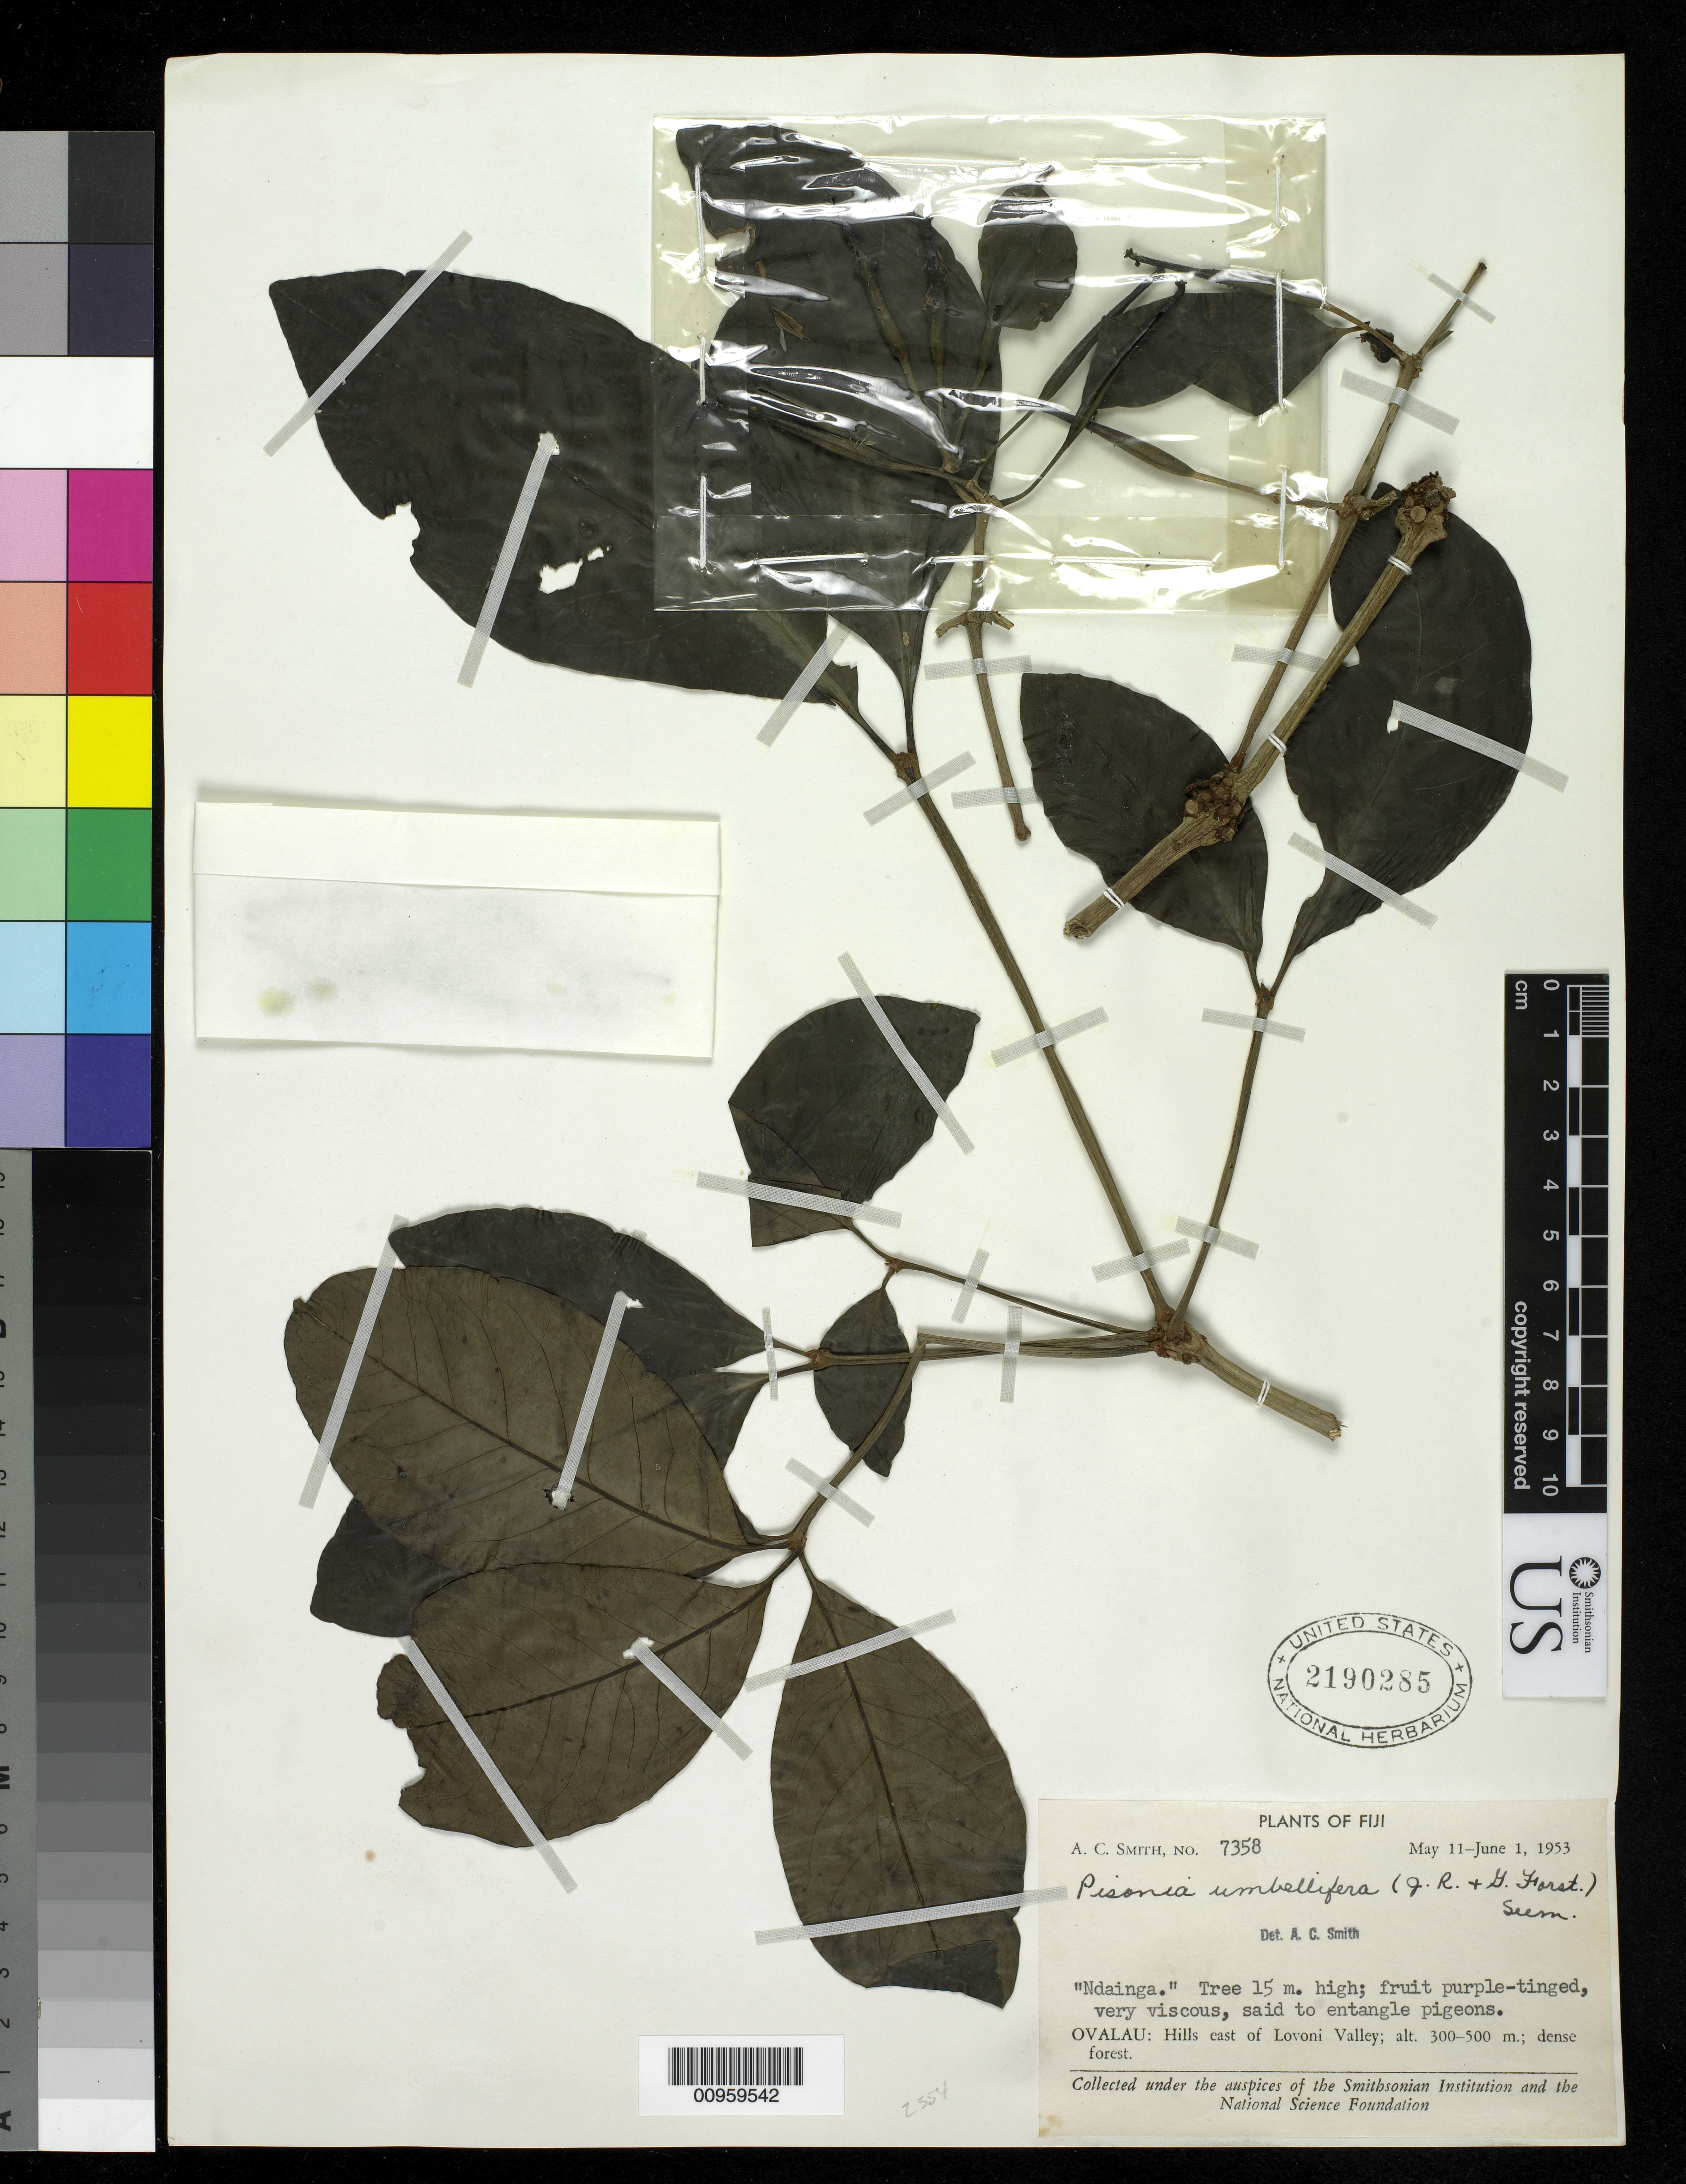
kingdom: Plantae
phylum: Tracheophyta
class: Magnoliopsida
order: Caryophyllales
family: Nyctaginaceae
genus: Ceodes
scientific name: Ceodes umbellifera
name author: J.R. Forst. & G. Forst.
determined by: Wagner, W. L., (BOT), Smithsonian Institution - National Museum of Natural History (UNITED STATES)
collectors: C. A. Smith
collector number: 7358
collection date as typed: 11 May 1953 to 01 Jun 1953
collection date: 1953-05-11/1953-06-01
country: Fiji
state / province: Eastern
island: Ovalau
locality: Hills E of Lovoni Valley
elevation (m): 300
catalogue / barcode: US 2190285